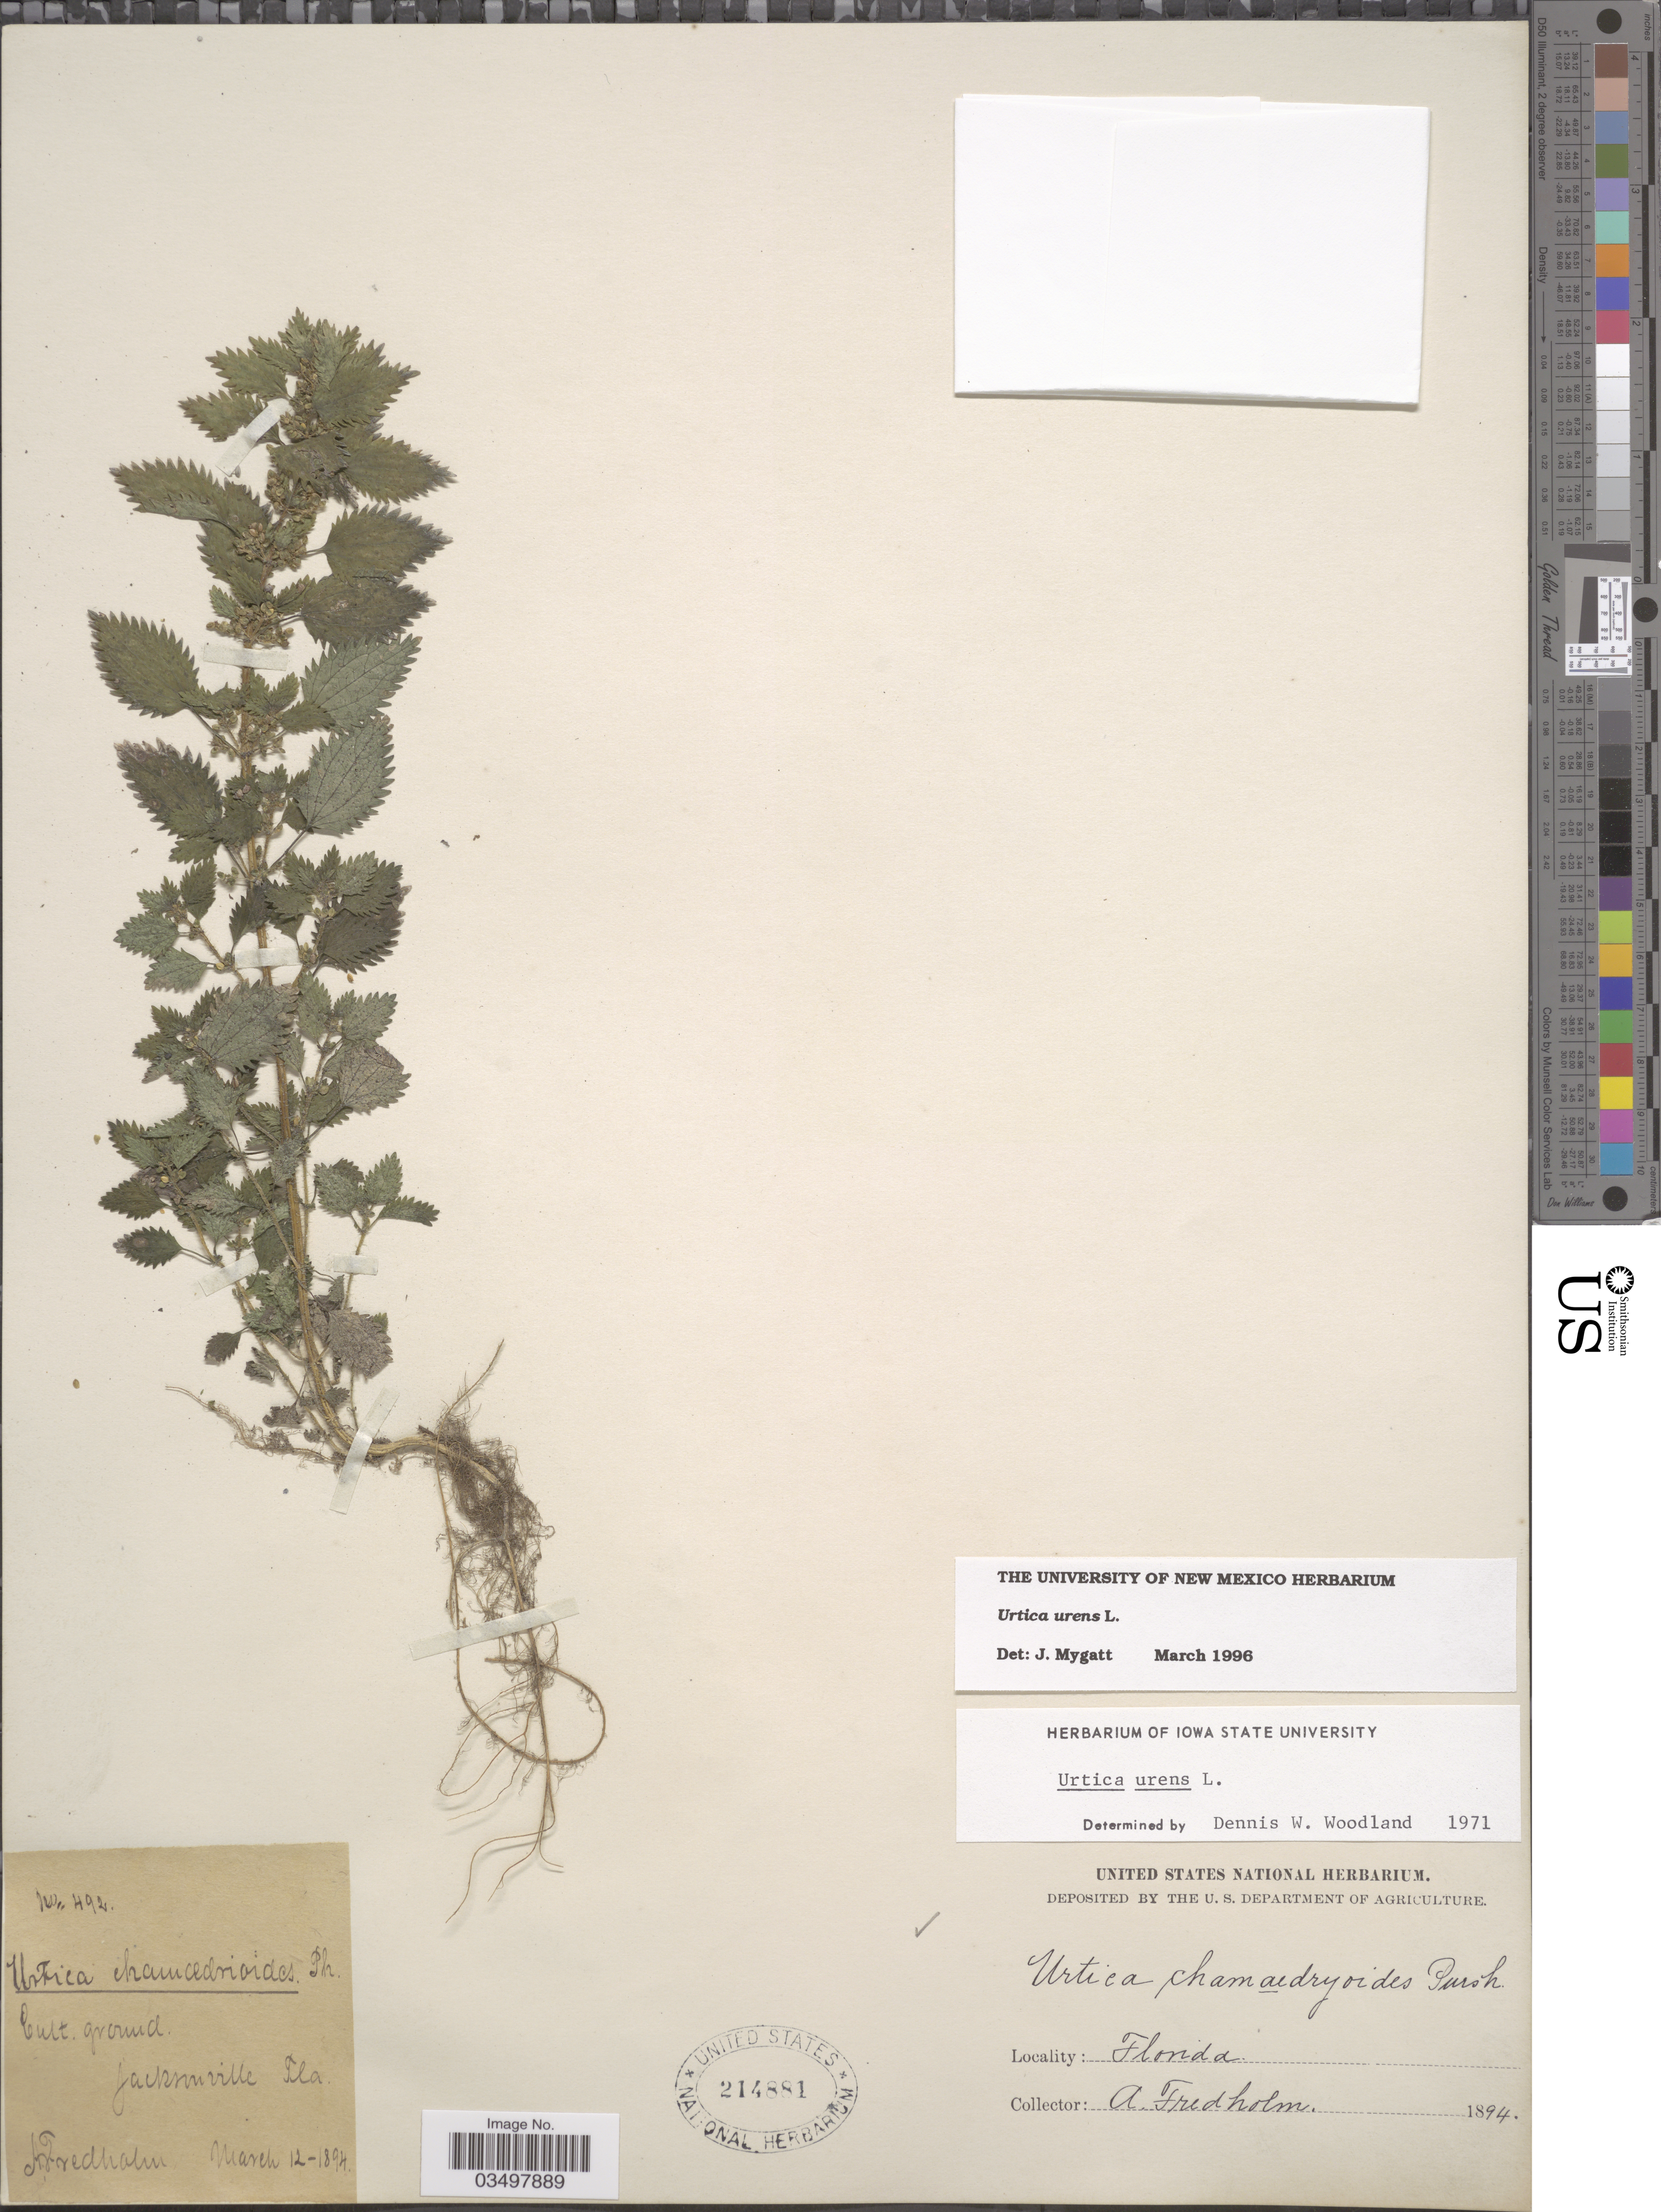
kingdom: Plantae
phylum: Tracheophyta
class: Magnoliopsida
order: Rosales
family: Urticaceae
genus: Urtica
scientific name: Urtica urens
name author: L.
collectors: A. Fredholm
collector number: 492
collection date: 1894-03-12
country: United States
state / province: Florida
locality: Jacksonville.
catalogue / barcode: US 214881